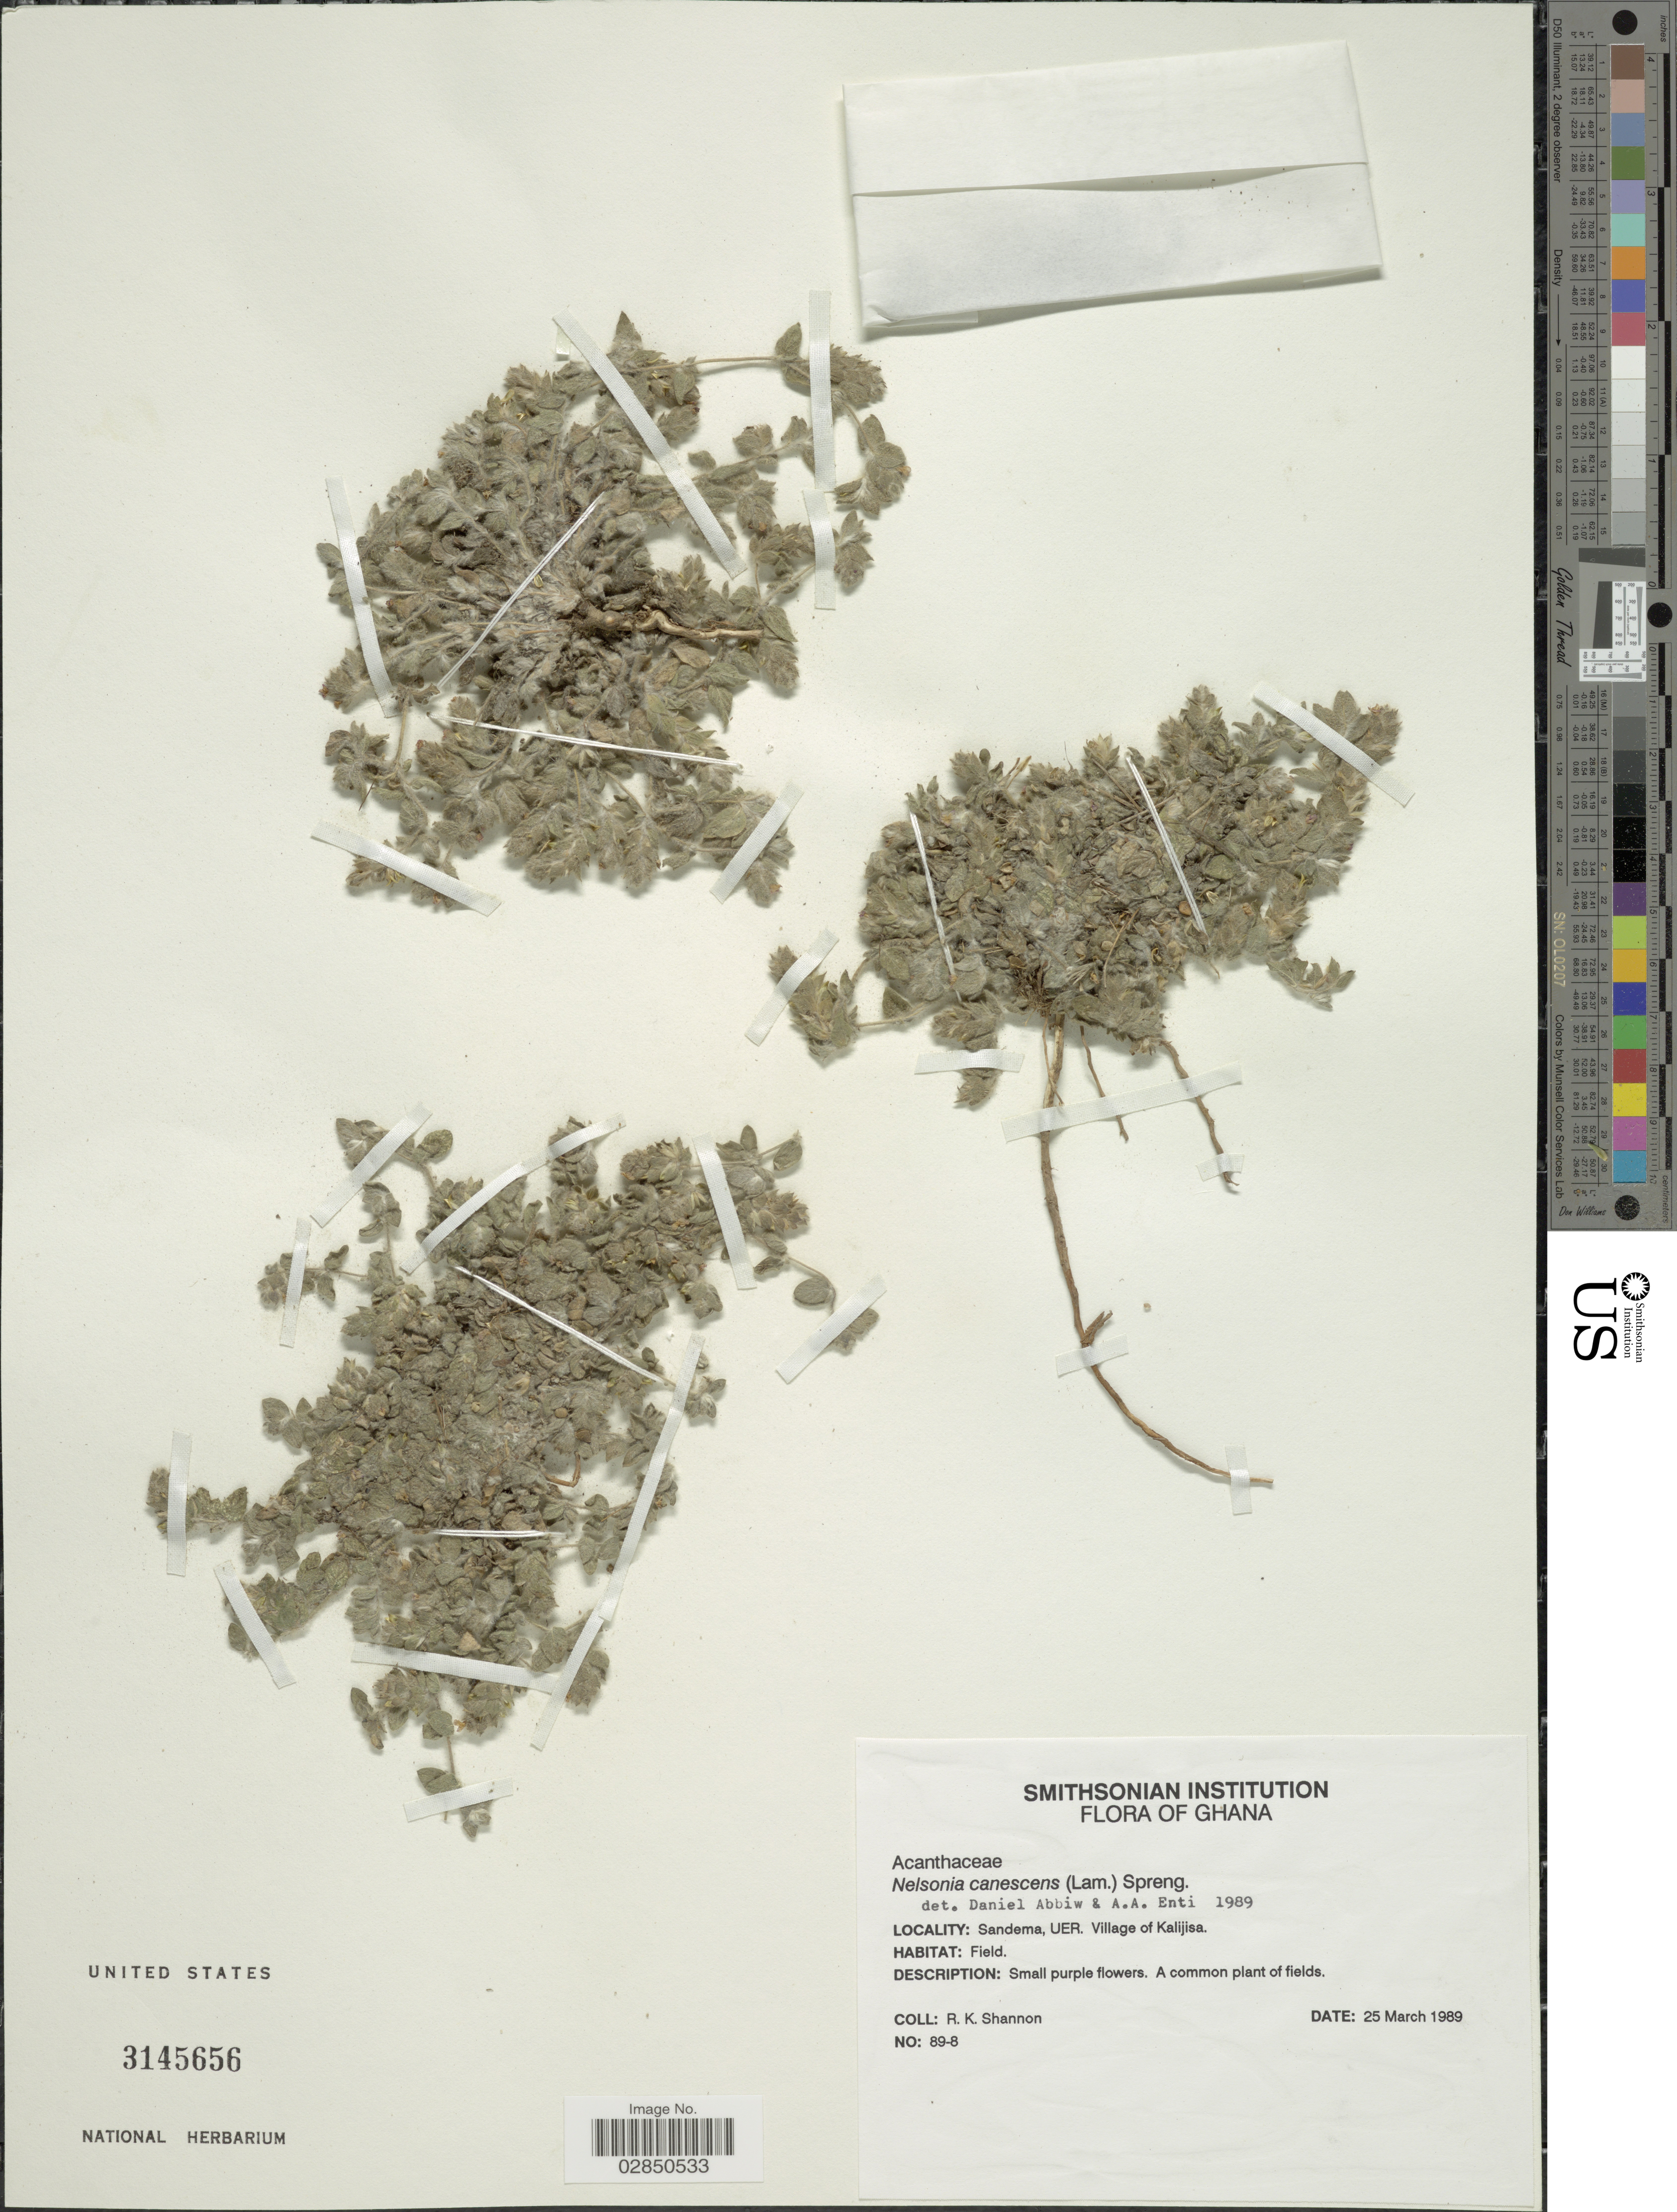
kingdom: Plantae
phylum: Tracheophyta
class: Magnoliopsida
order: Lamiales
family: Acanthaceae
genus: Nelsonia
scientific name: Nelsonia canescens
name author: (Lam.) Spreng.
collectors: R. Shannon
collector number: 89-8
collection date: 1989-03-25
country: Ghana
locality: Sandema, UER, Village of Kalijisa.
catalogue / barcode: US 3145656